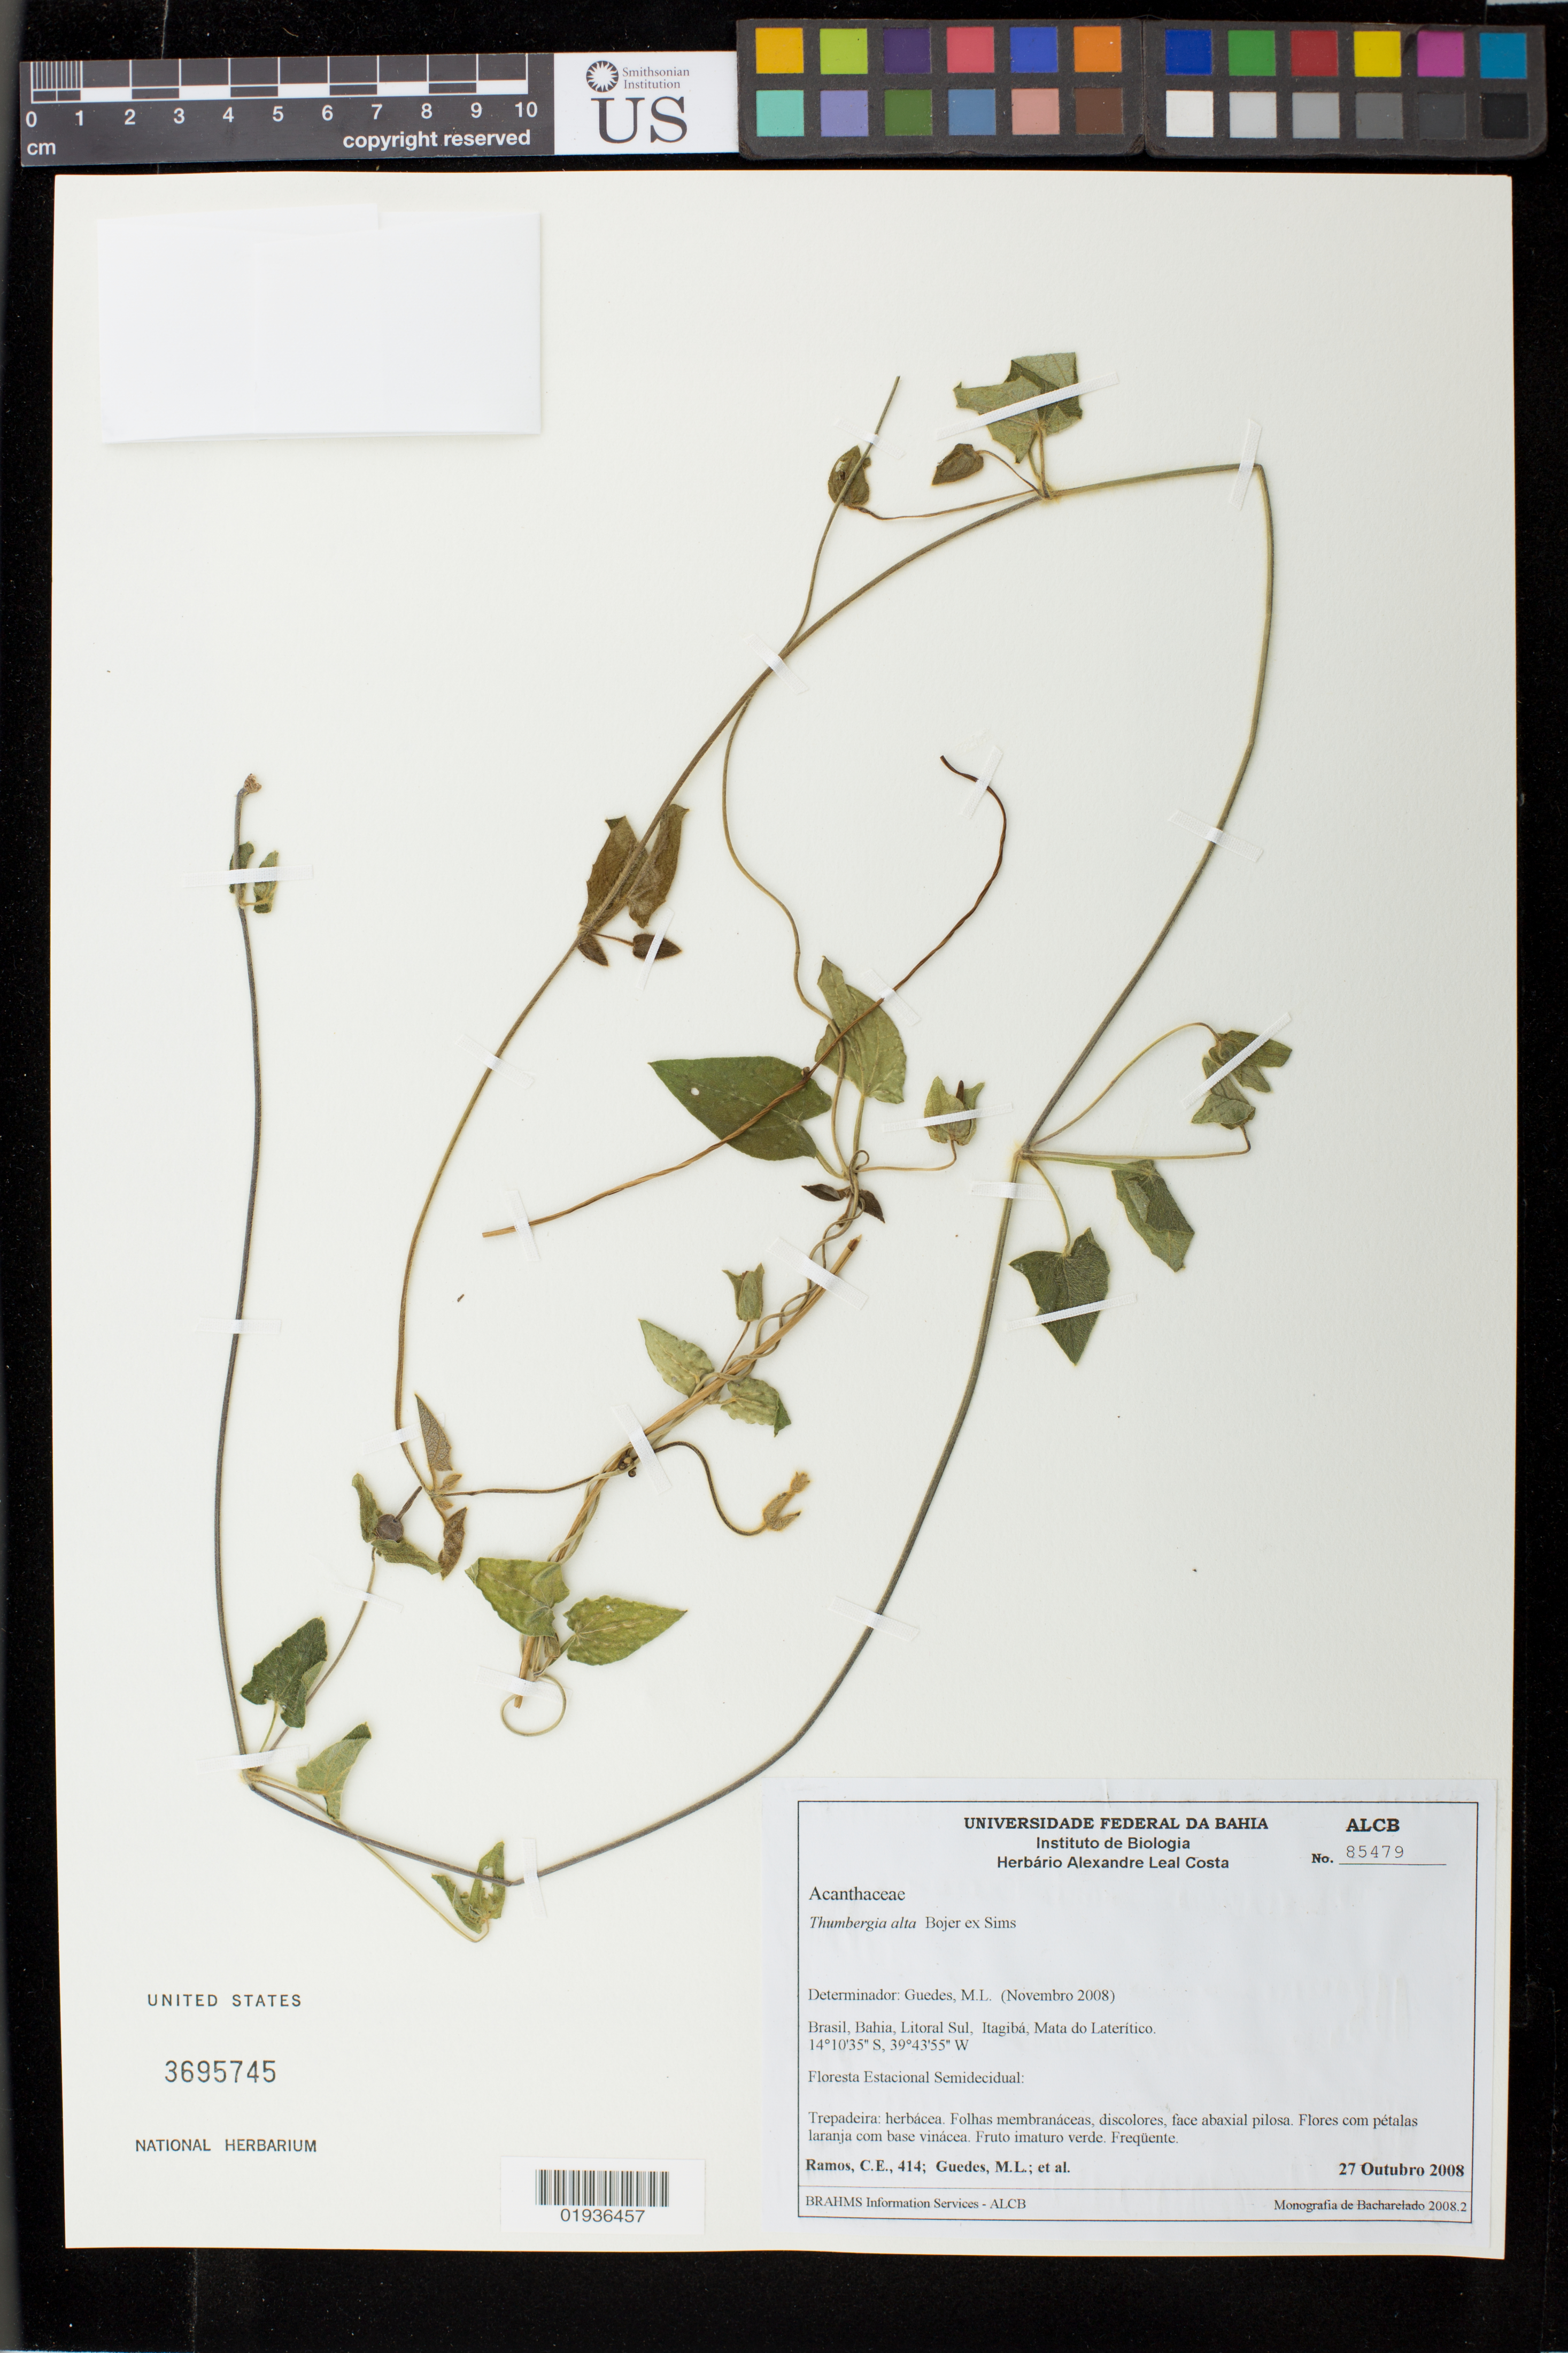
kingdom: Plantae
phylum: Tracheophyta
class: Magnoliopsida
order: Lamiales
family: Acanthaceae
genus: Thunbergia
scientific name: Thunbergia alata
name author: Bojer ex Sims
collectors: C. E. Ramos, M. L. Guedes & et al.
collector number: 414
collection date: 2008-10-27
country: Brazil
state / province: Bahia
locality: Itagiba, Litoral Sul, Mata do Lateritico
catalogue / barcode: US 3695745